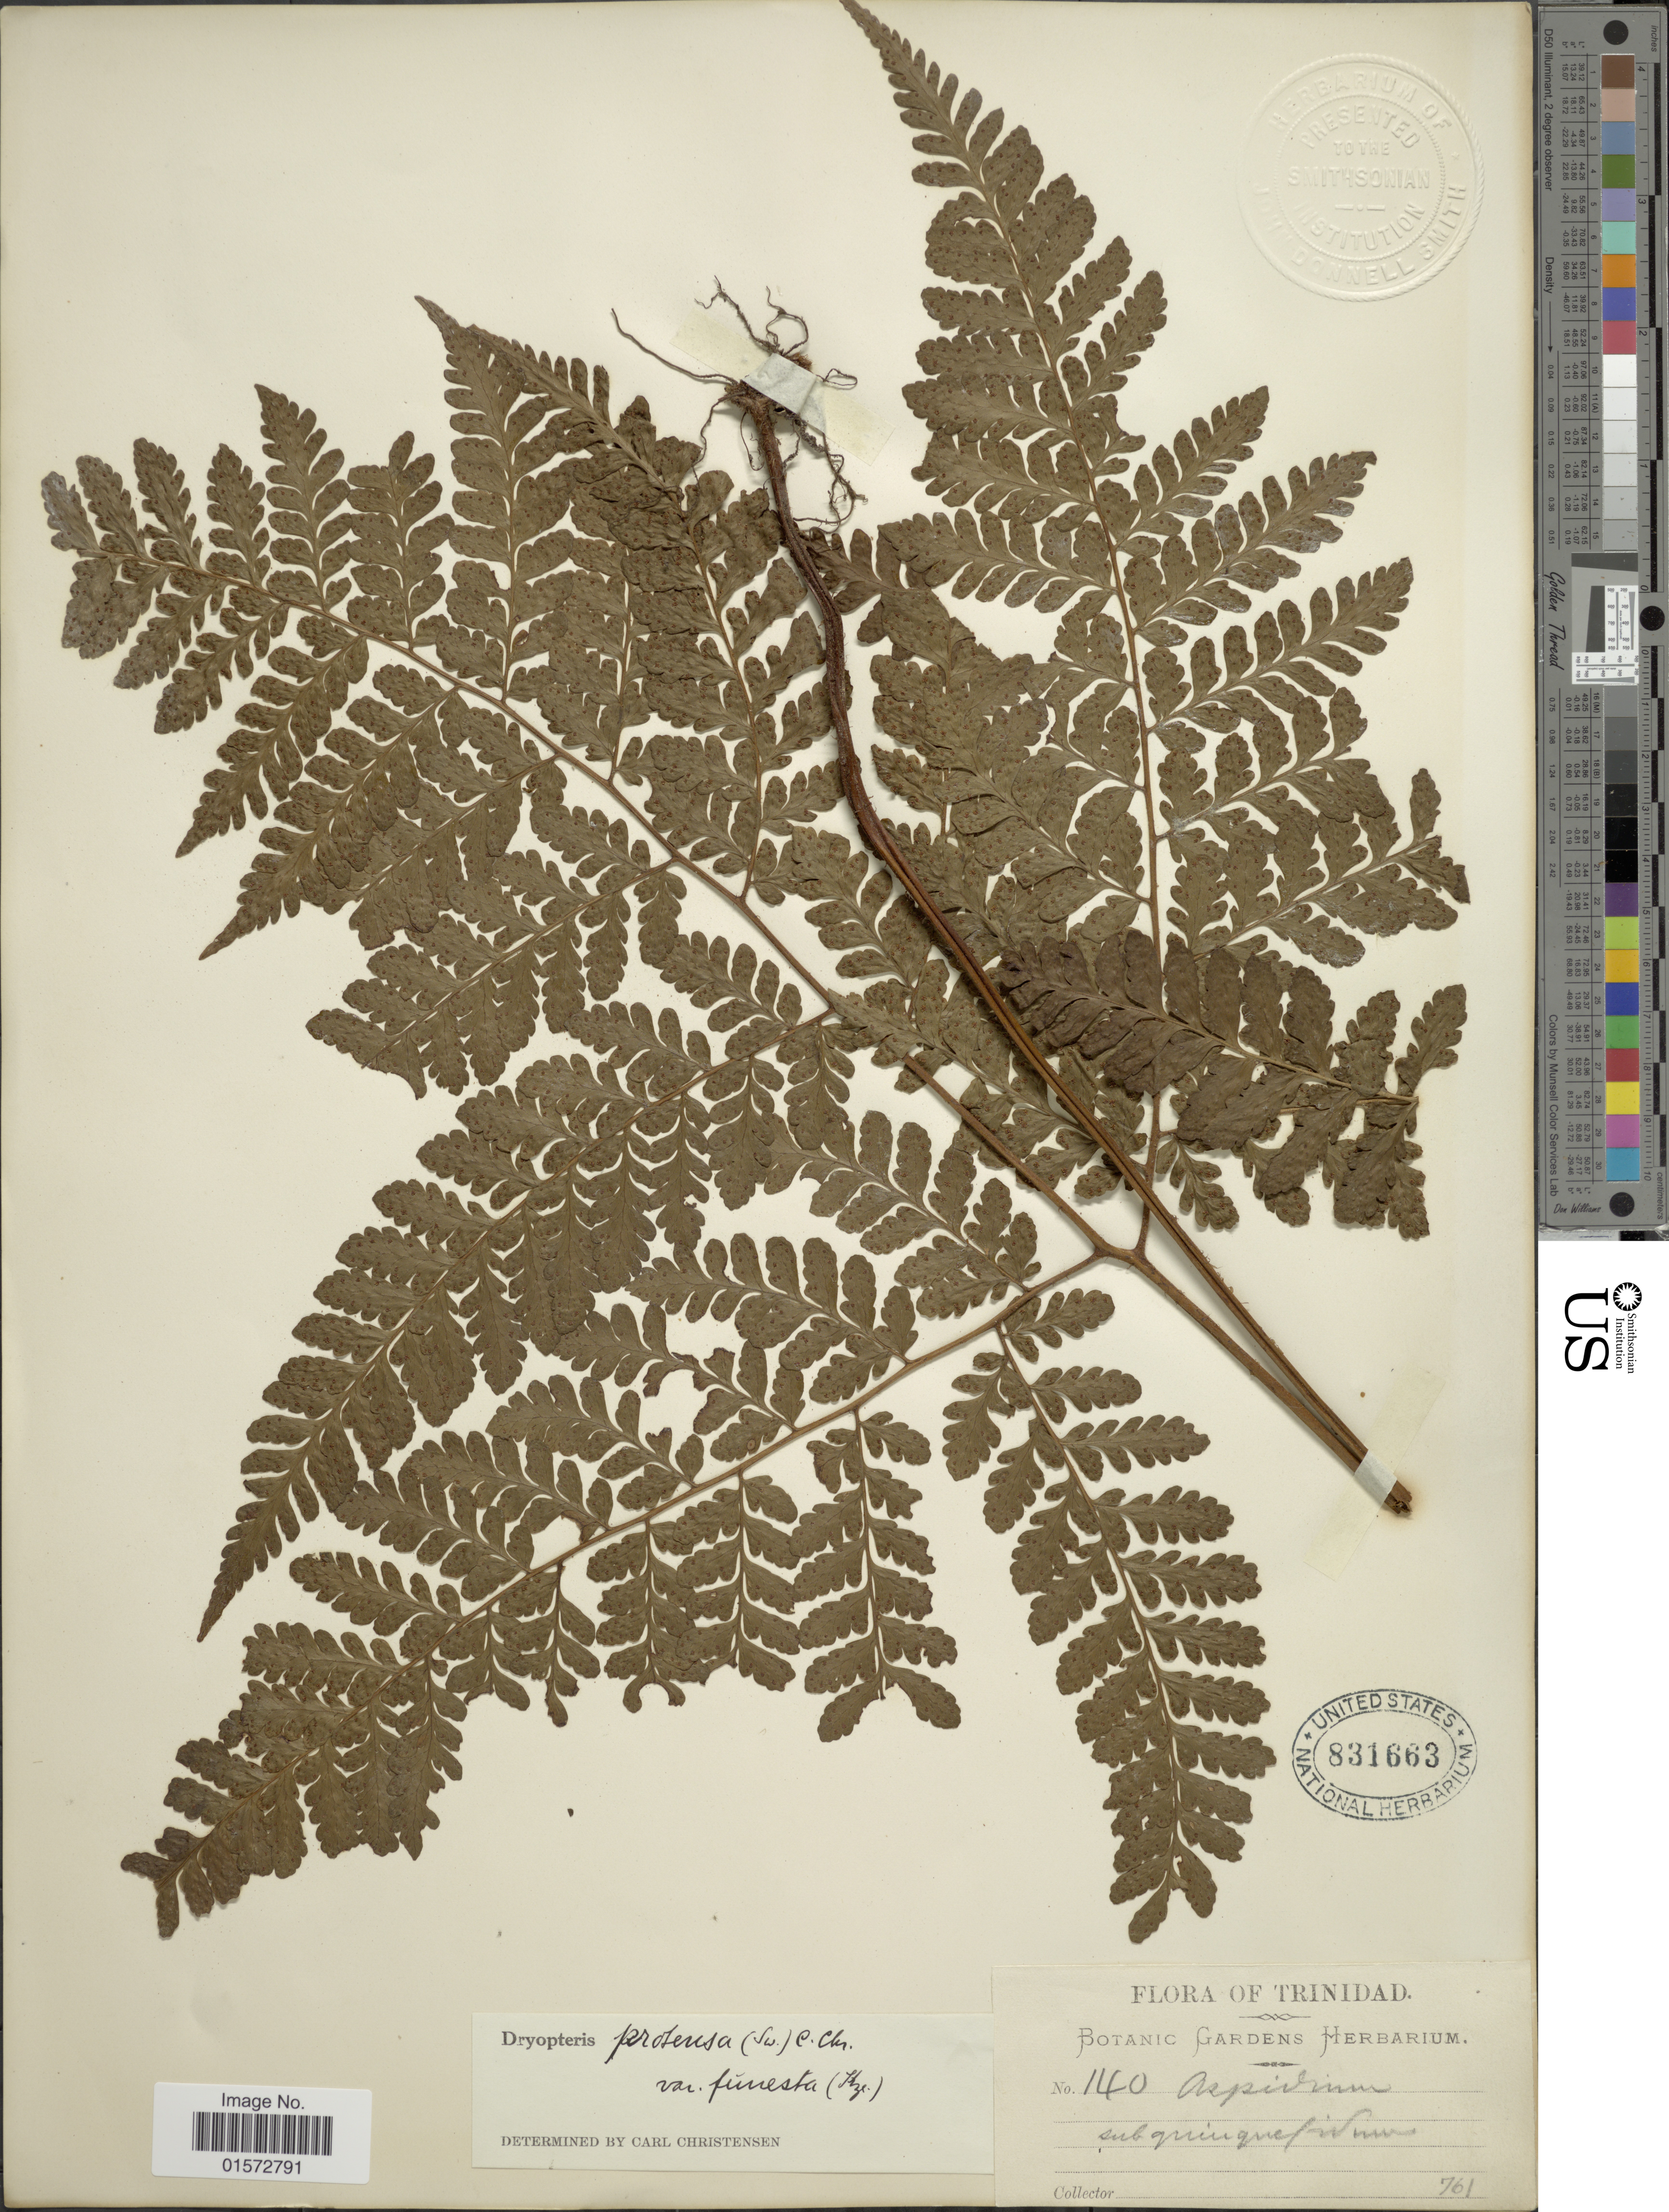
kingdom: Plantae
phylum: Tracheophyta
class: Polypodiopsida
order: Polypodiales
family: Tectariaceae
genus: Triplophyllum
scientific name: Triplophyllum funestum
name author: (Kunze) Holttum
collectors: ex herb. Bot. Gard.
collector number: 140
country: Trinidad and Tobago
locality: Trinidad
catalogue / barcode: US 831663